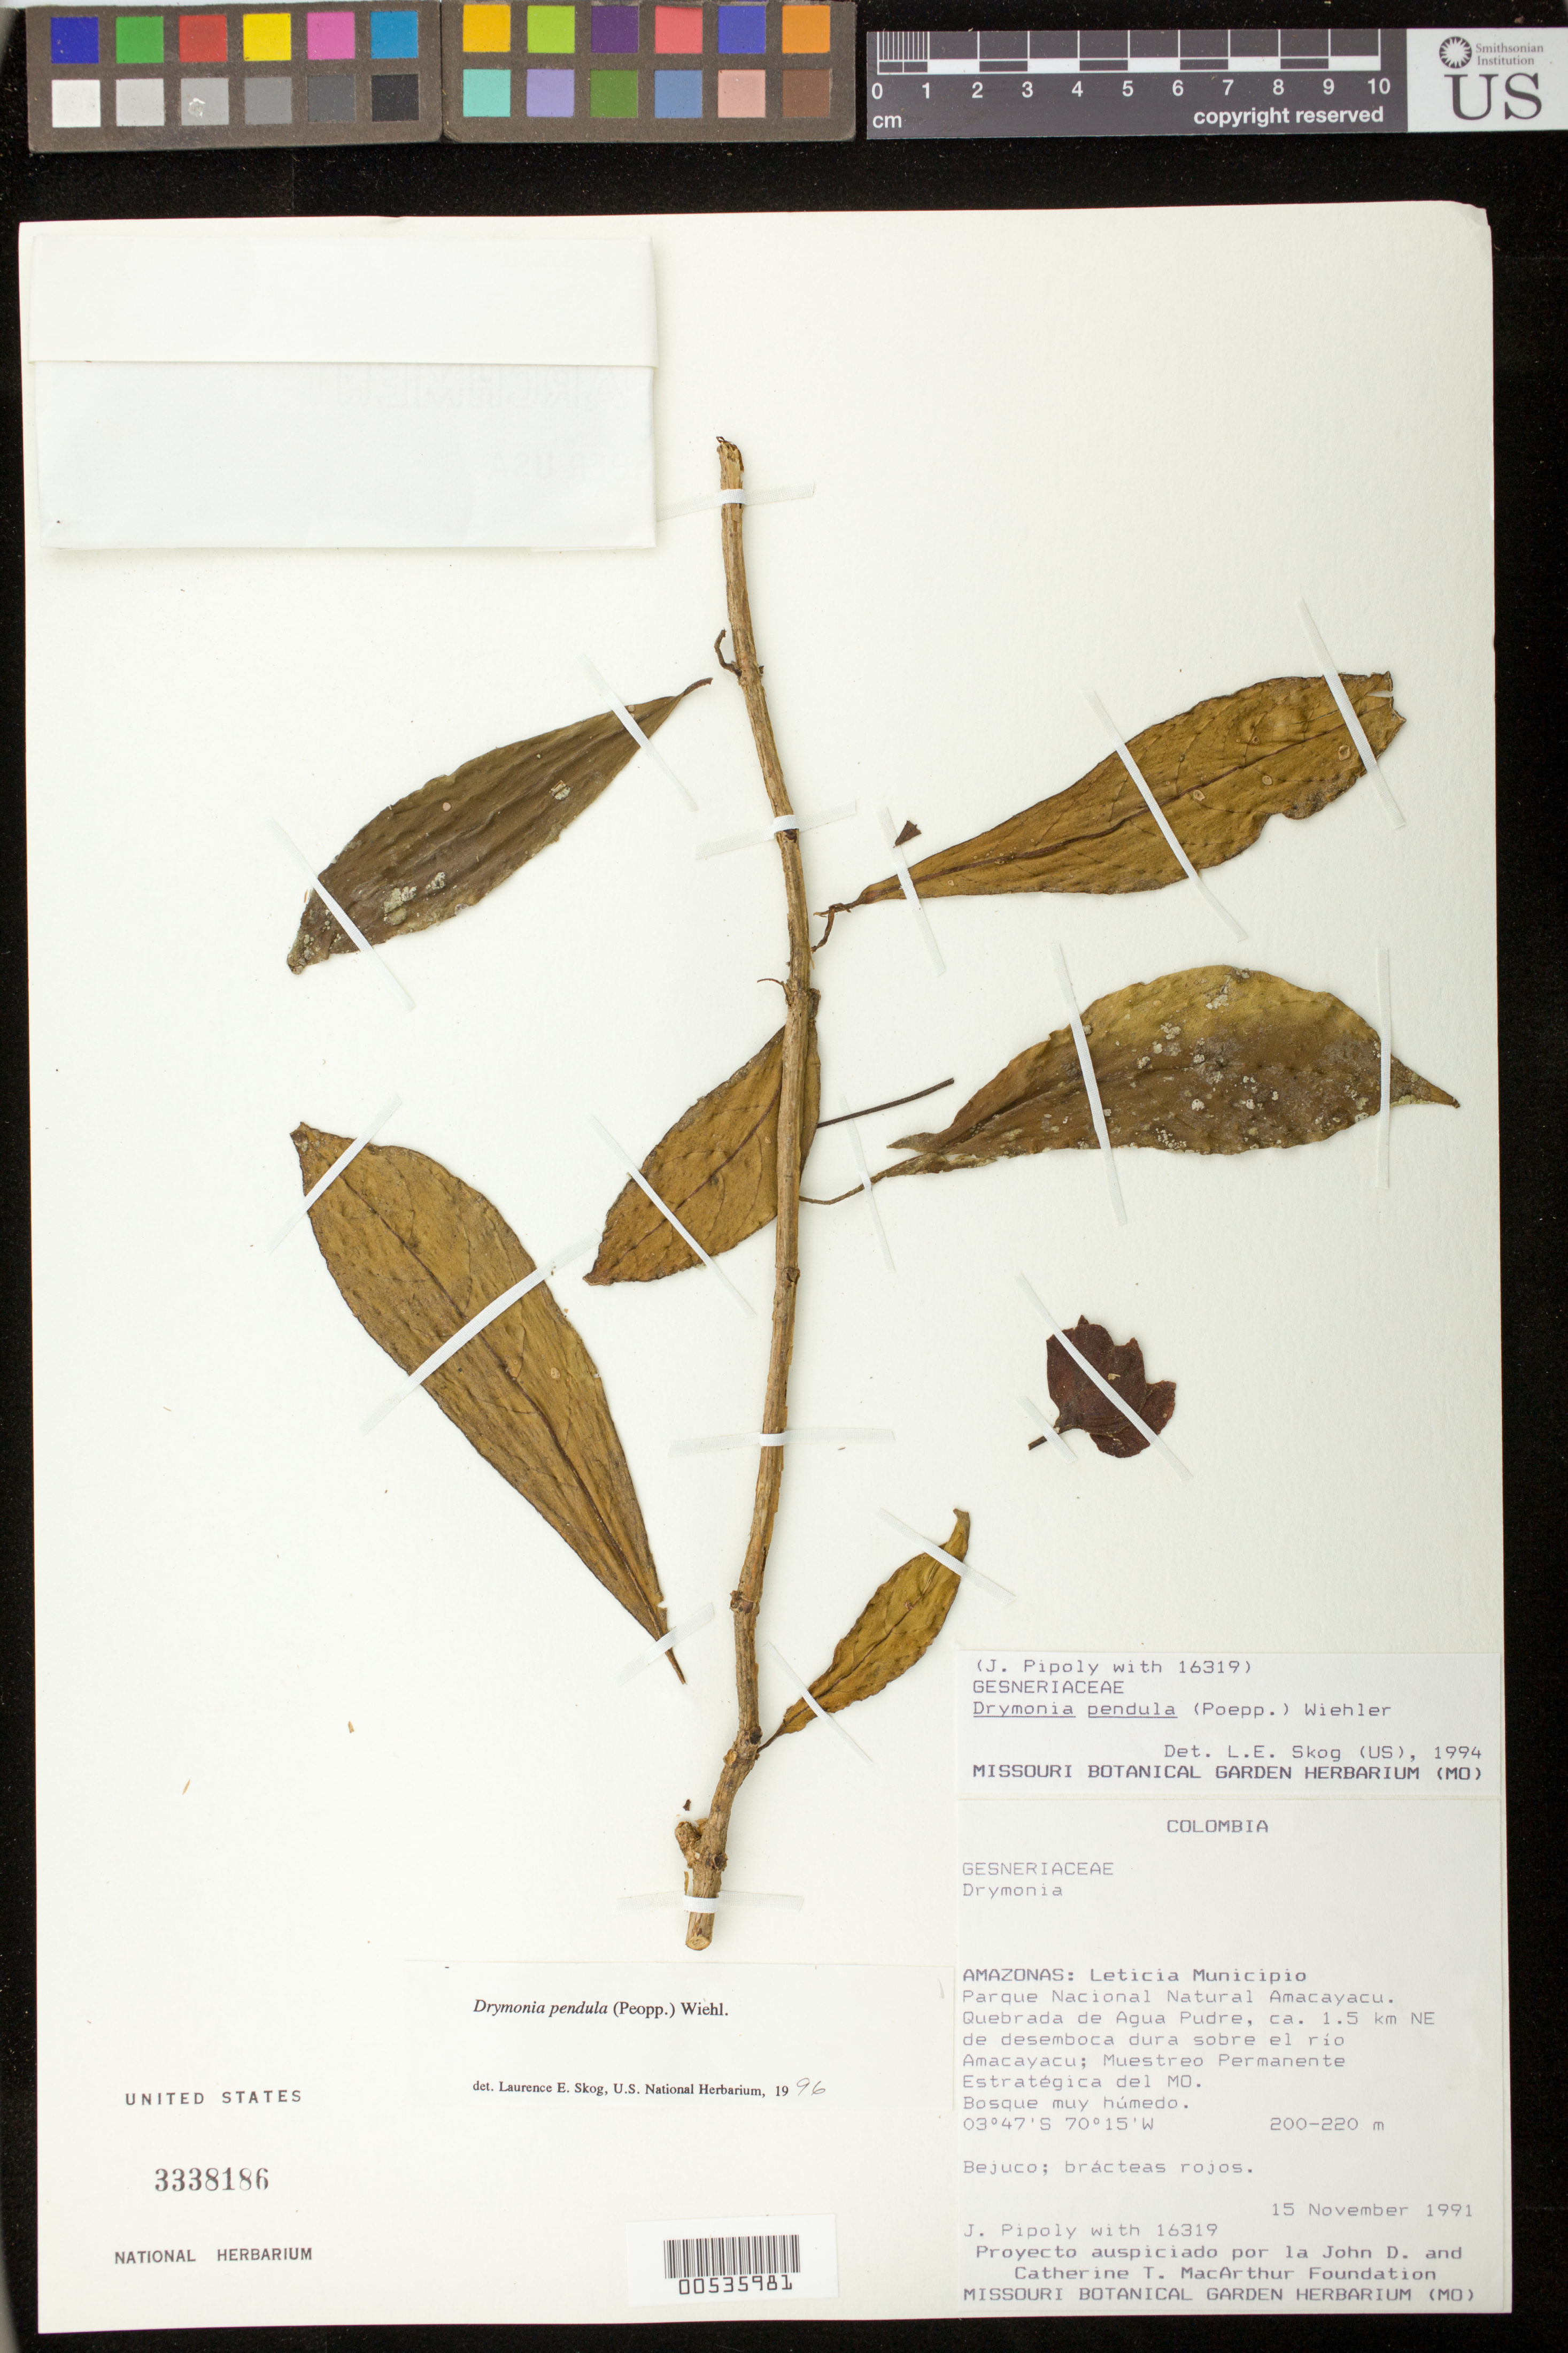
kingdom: Plantae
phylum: Tracheophyta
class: Magnoliopsida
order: Lamiales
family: Gesneriaceae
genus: Drymonia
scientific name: Drymonia pendula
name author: (Poepp.) Wiehler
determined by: Skog, Laurence E.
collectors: J. J. Pipoly & et al.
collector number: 16319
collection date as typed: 15 Nov 1991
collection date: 1991-11-15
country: Colombia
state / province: Amazônas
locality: Mpio. de Leticia, Parque Nacional Natural Amacayacu, Trocha de Matamatá a Amacayacu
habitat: Bosque muy húmedo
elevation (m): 200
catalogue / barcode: US 3338186